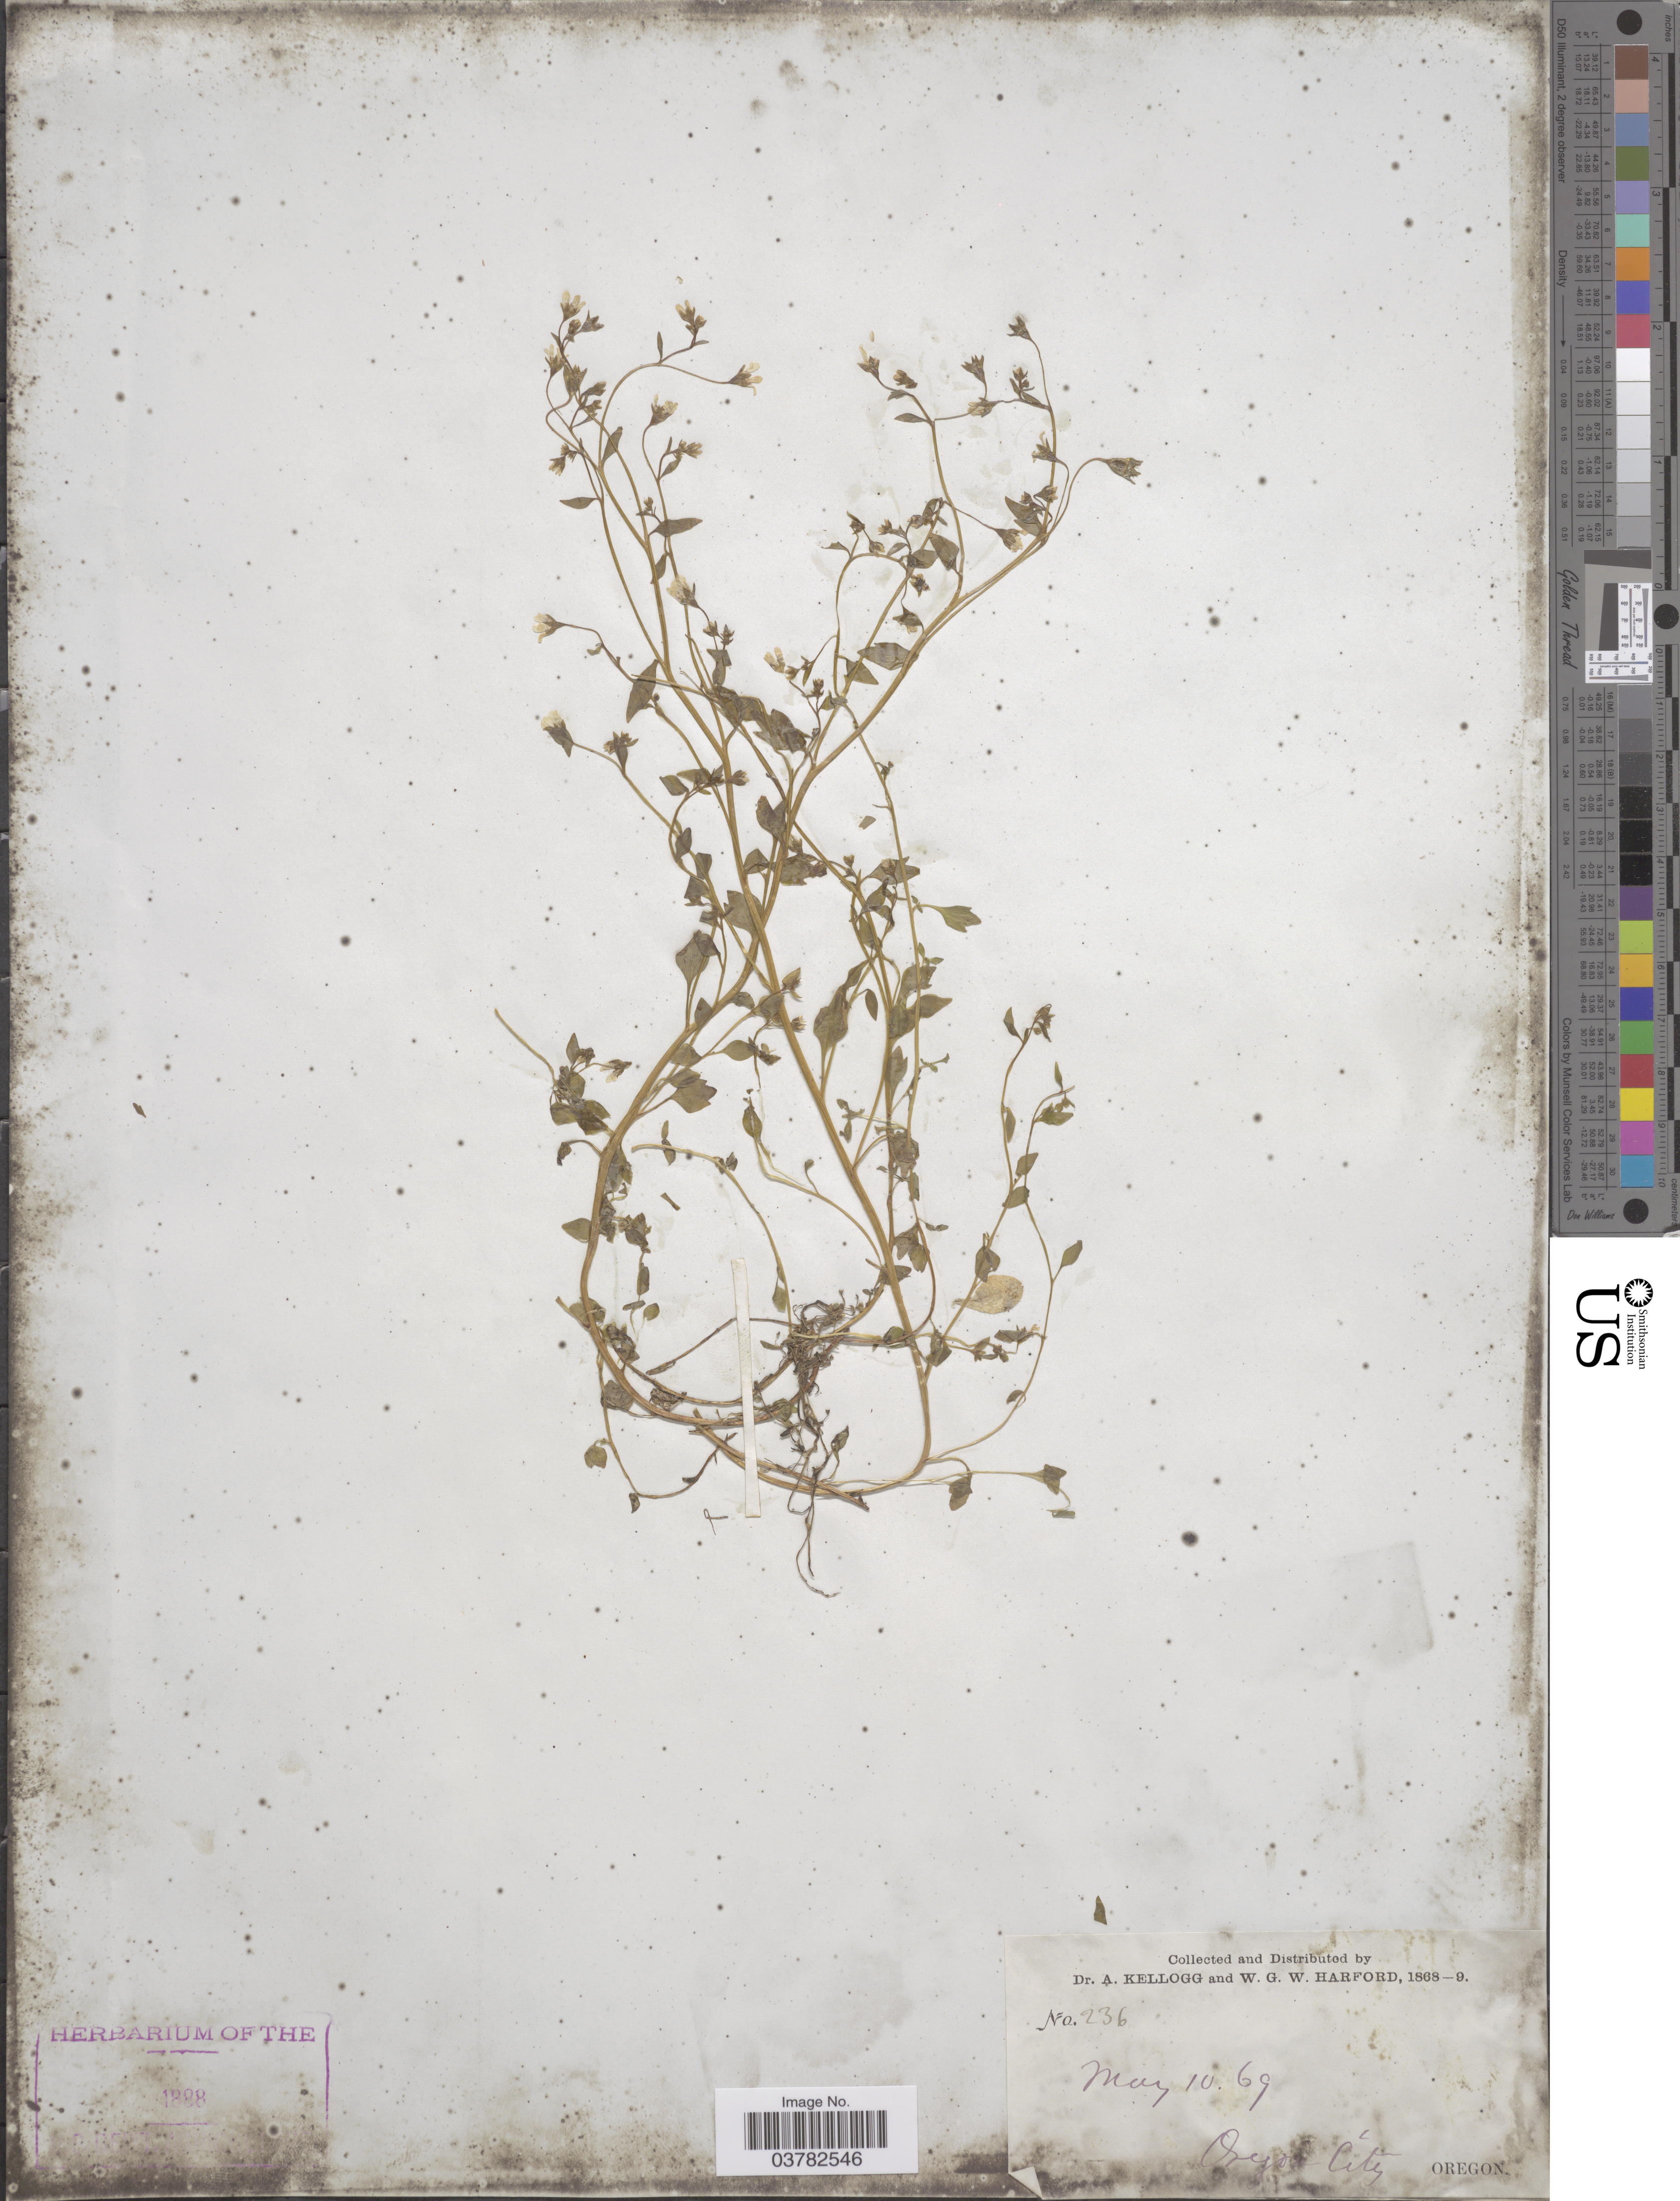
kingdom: Plantae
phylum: Tracheophyta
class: Magnoliopsida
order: Saxifragales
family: Saxifragaceae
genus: Saxifraga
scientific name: Saxifraga nuttallii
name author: Small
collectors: A. Kellogg & W. G. W. Harford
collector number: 236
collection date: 1869-05-10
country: United States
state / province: Oregon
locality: Oregon City.